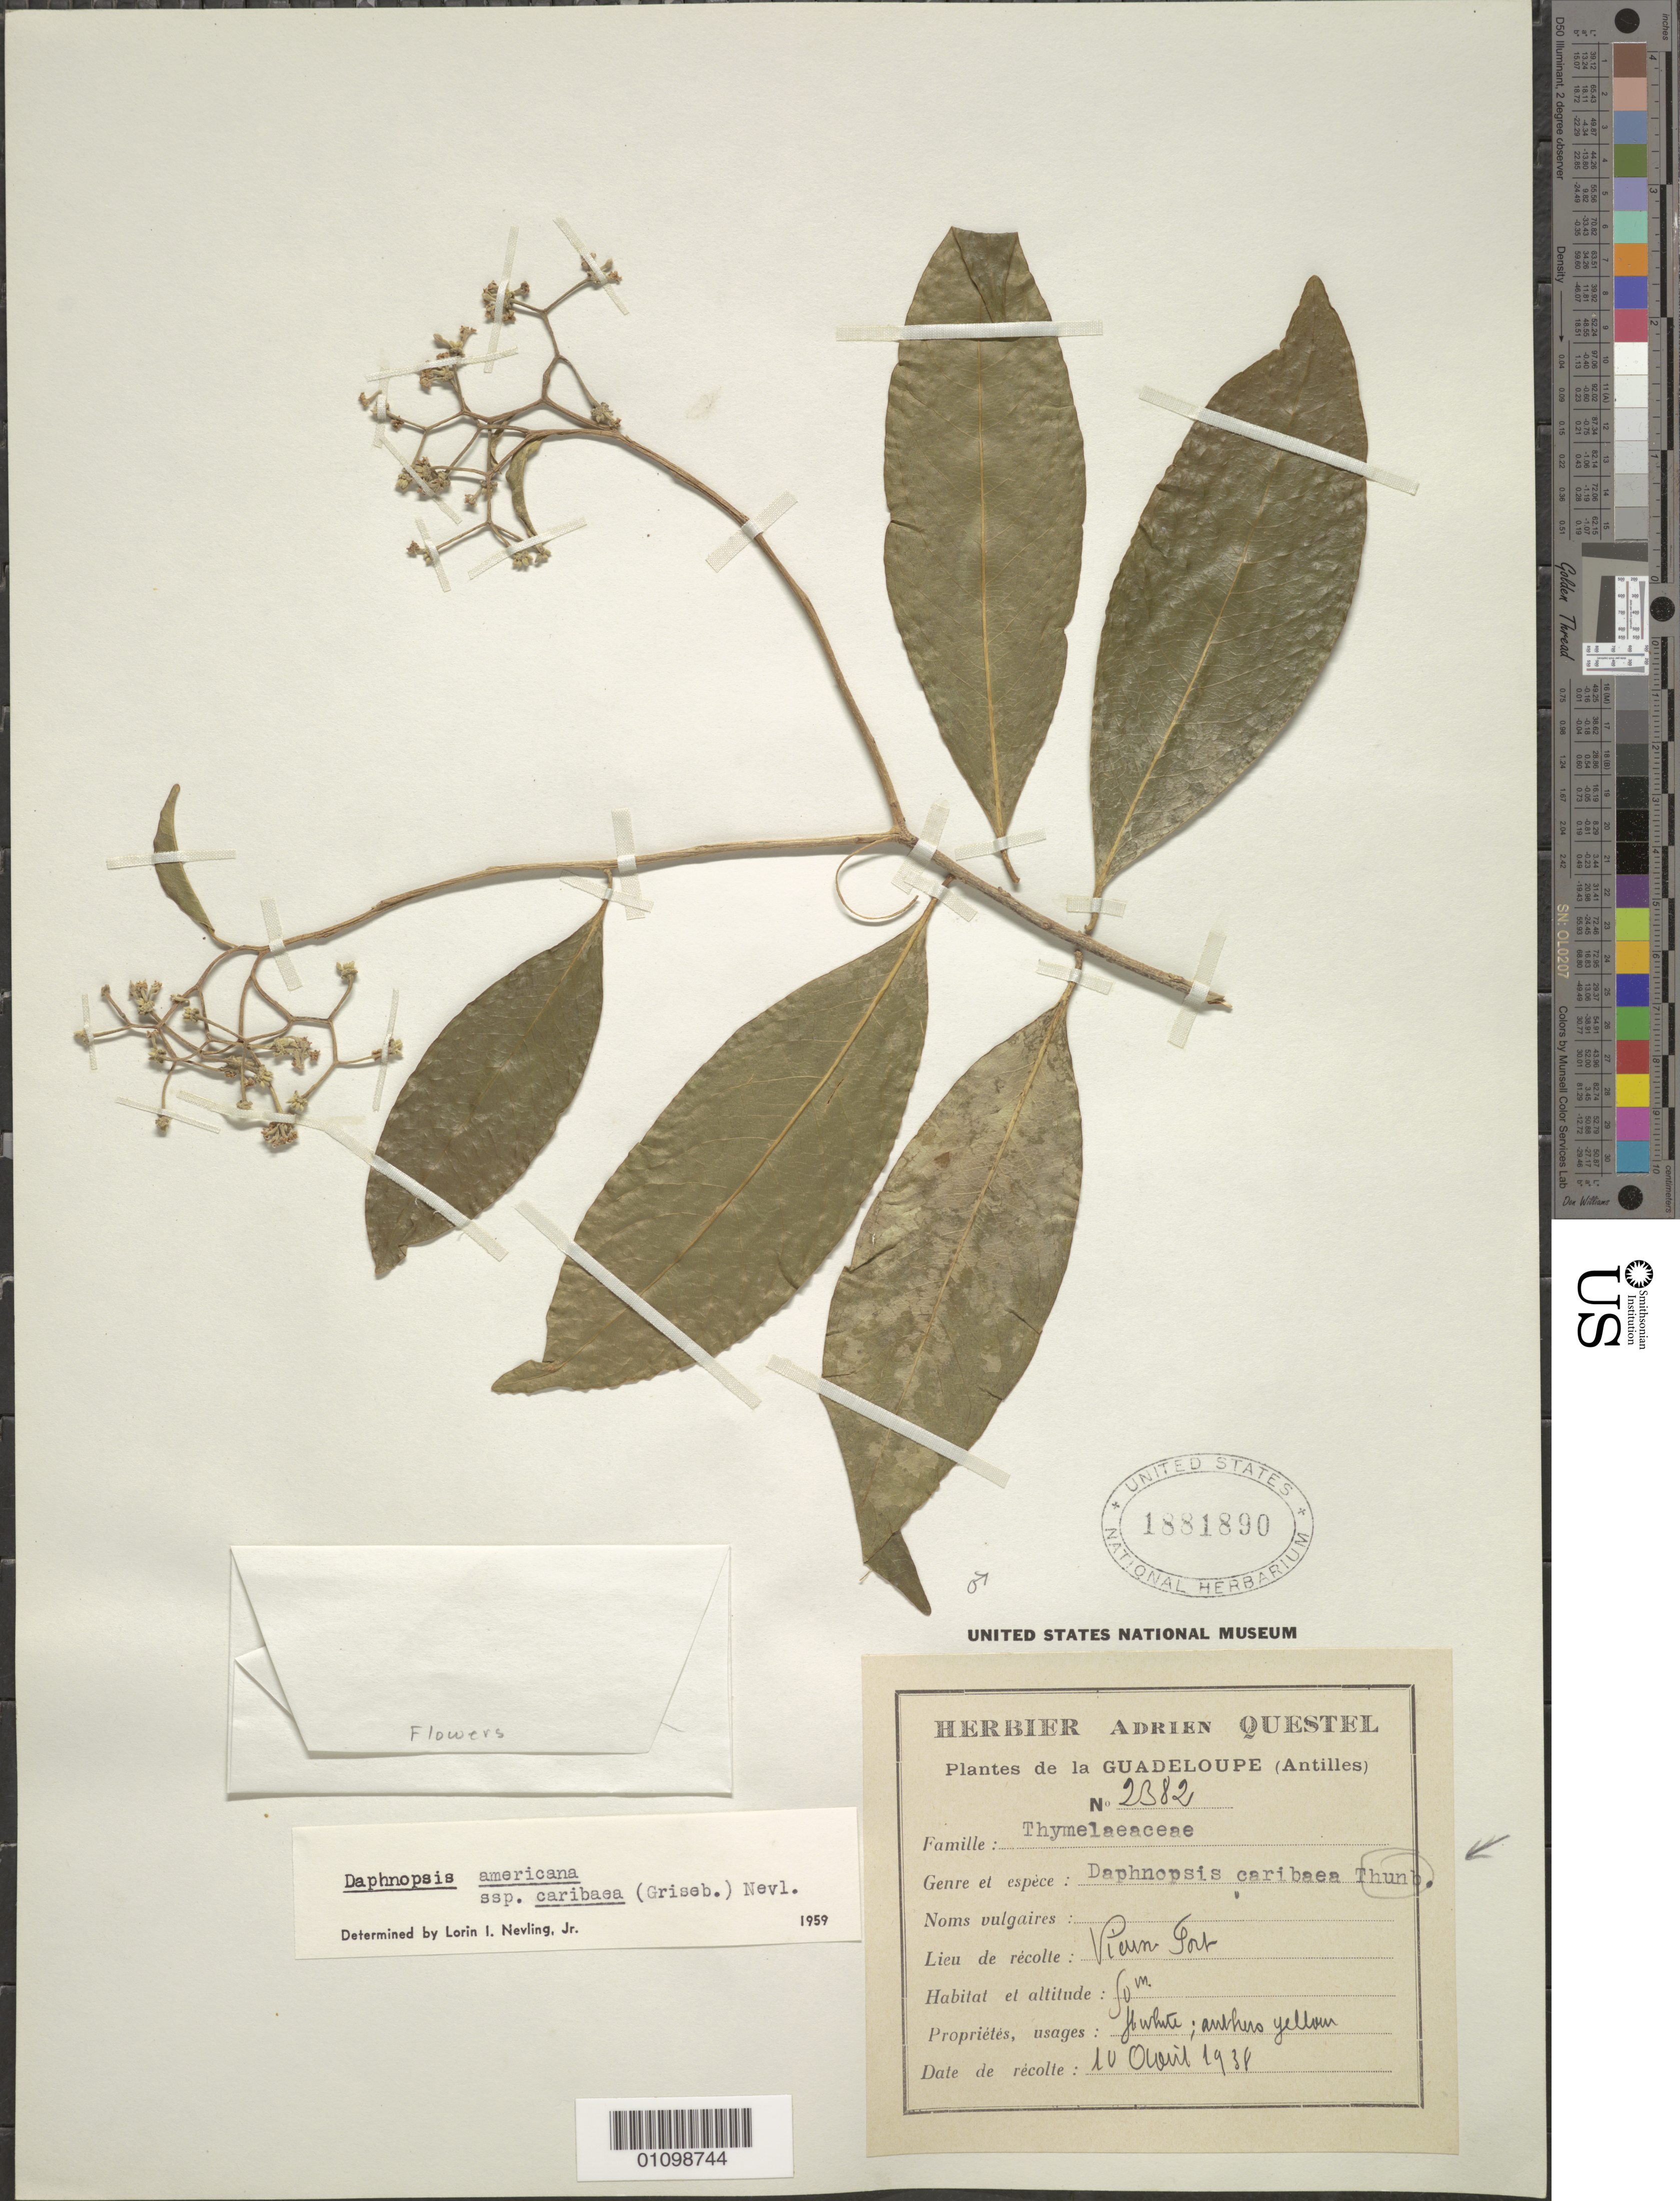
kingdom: Plantae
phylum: Tracheophyta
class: Magnoliopsida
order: Malvales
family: Thymelaeaceae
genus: Daphnopsis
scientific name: Daphnopsis americana subsp. caribaea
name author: (Griseb.) Nevling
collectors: A. Questel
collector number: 2382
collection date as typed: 10 Apr 1938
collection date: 1938-04-10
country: Guadeloupe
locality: Vieun Port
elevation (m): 50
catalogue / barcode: US 1881890